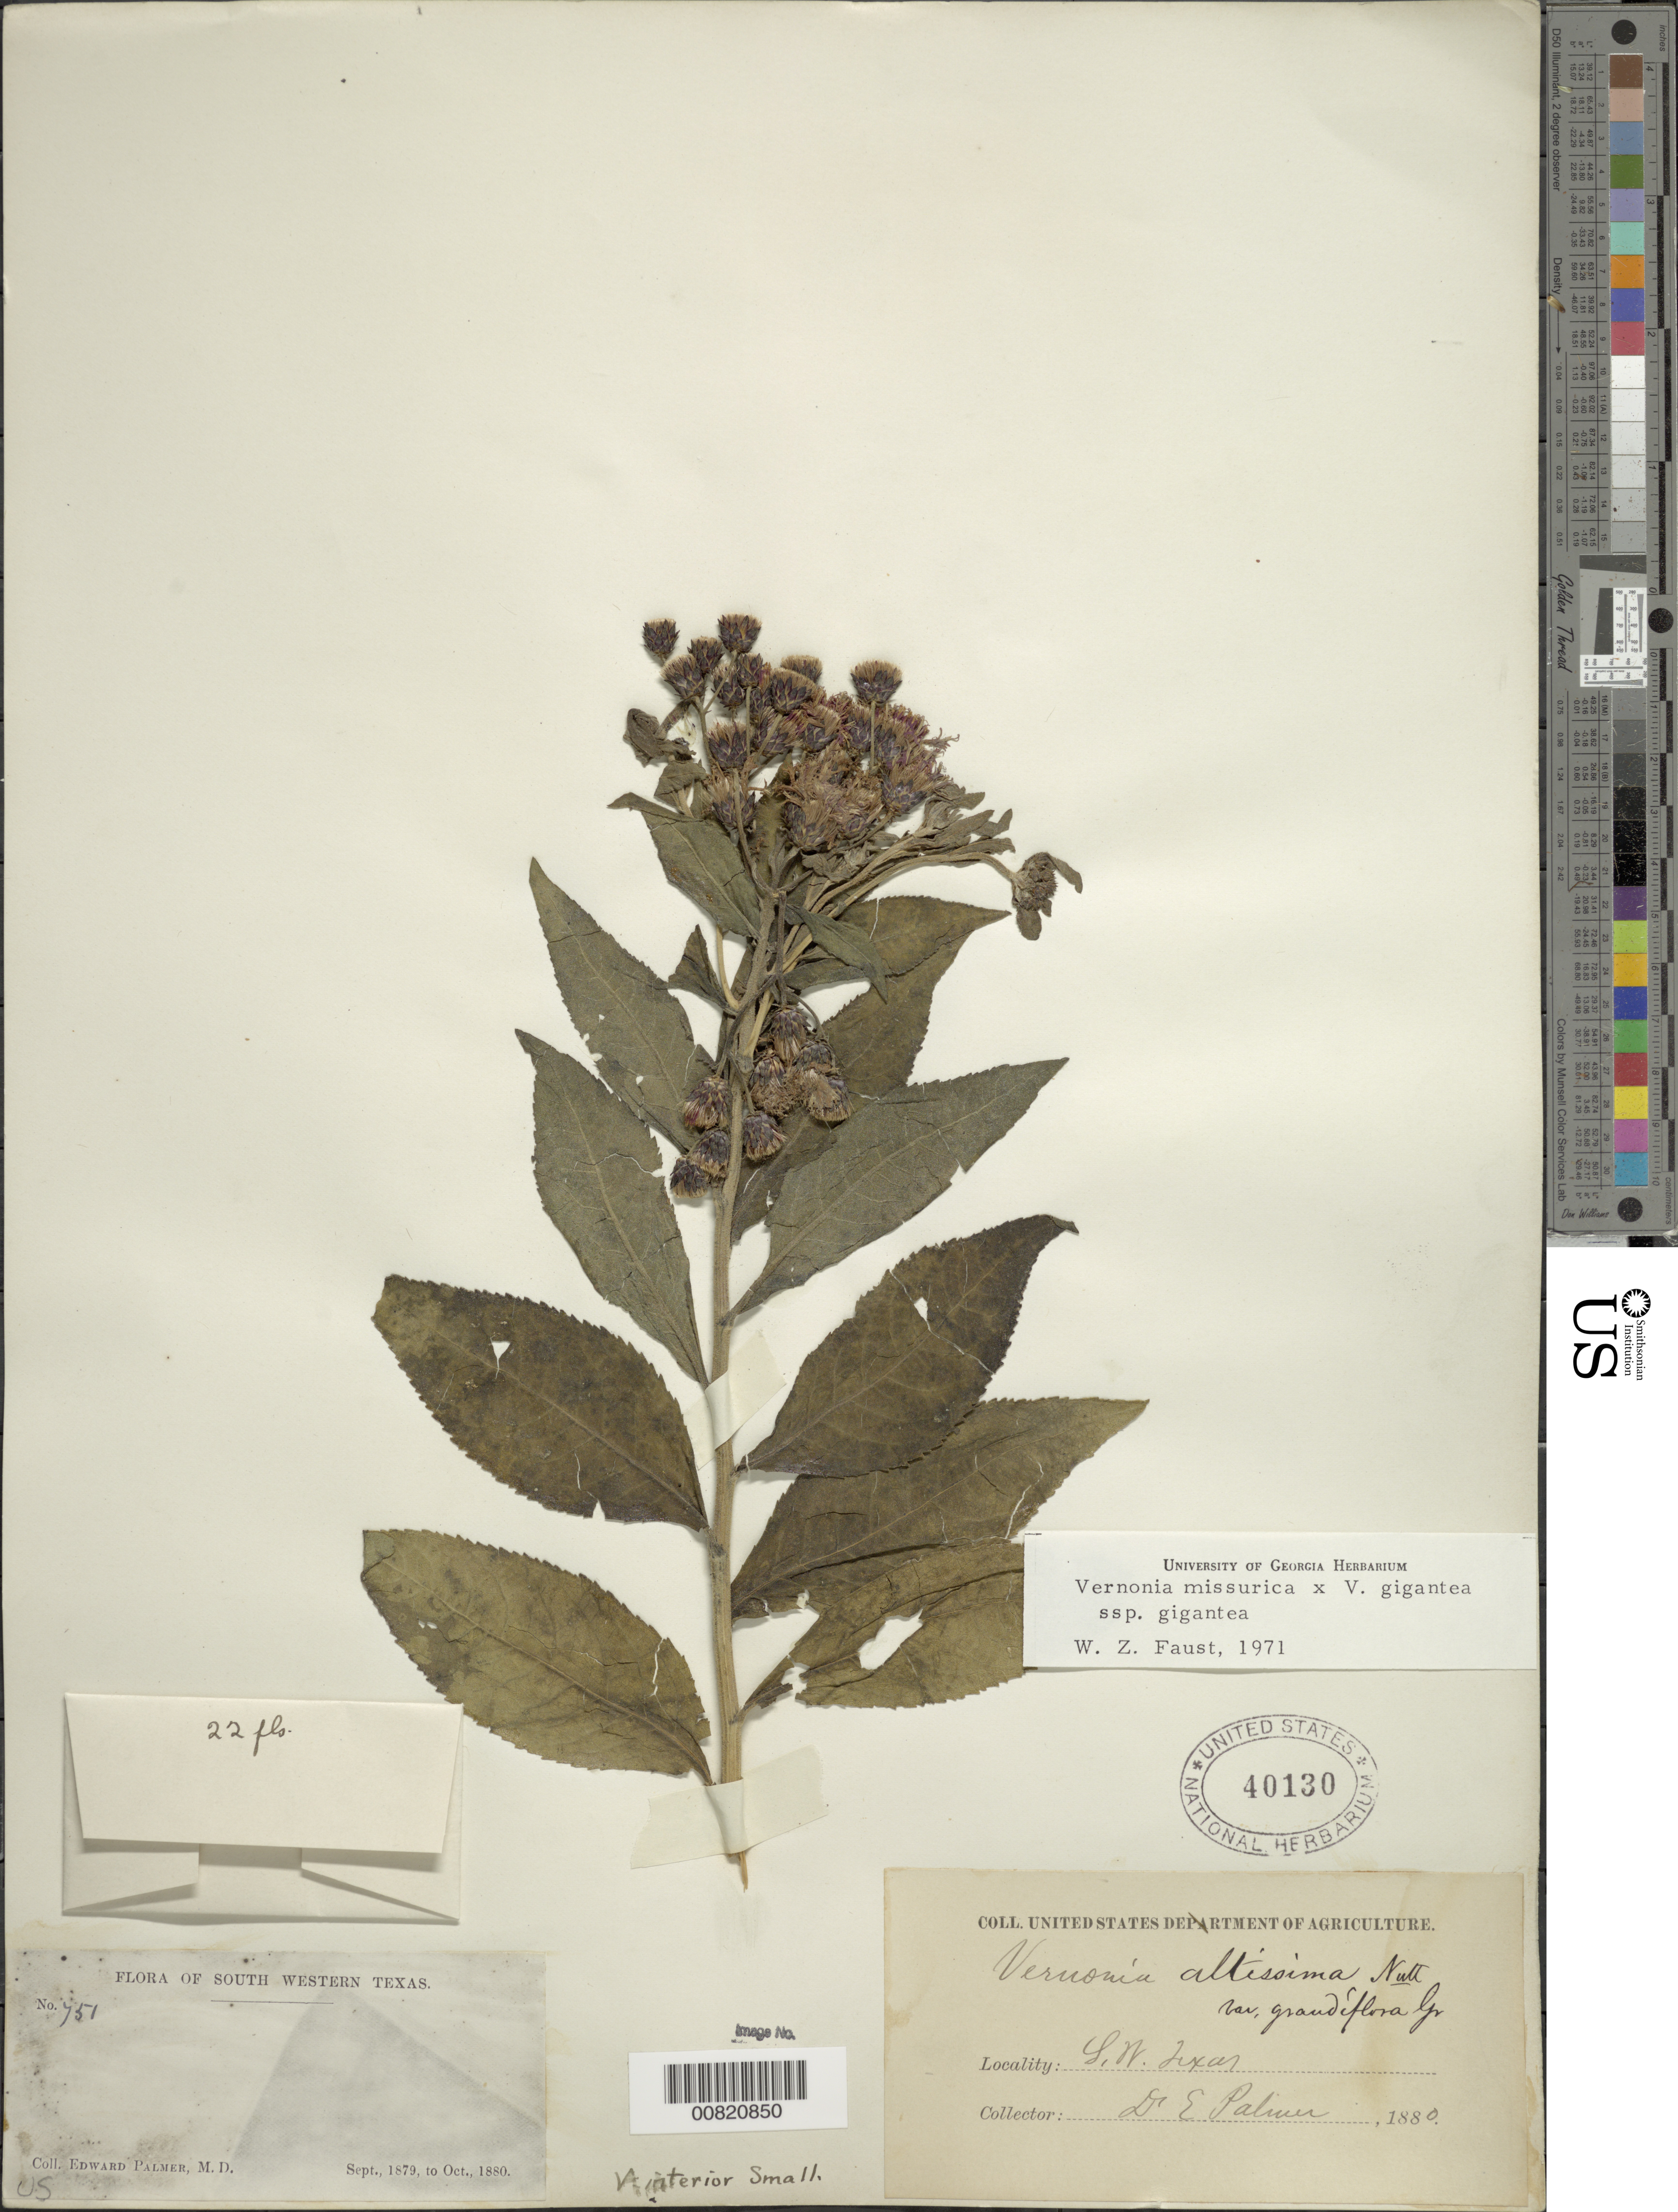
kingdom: Plantae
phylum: Tracheophyta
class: Magnoliopsida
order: Asterales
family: Asteraceae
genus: Vernonia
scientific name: Vernonia missurica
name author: Raf.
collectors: E. Palmer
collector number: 751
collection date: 1879-09/1880-10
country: United States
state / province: Texas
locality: S. W. Texas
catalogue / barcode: US 40130